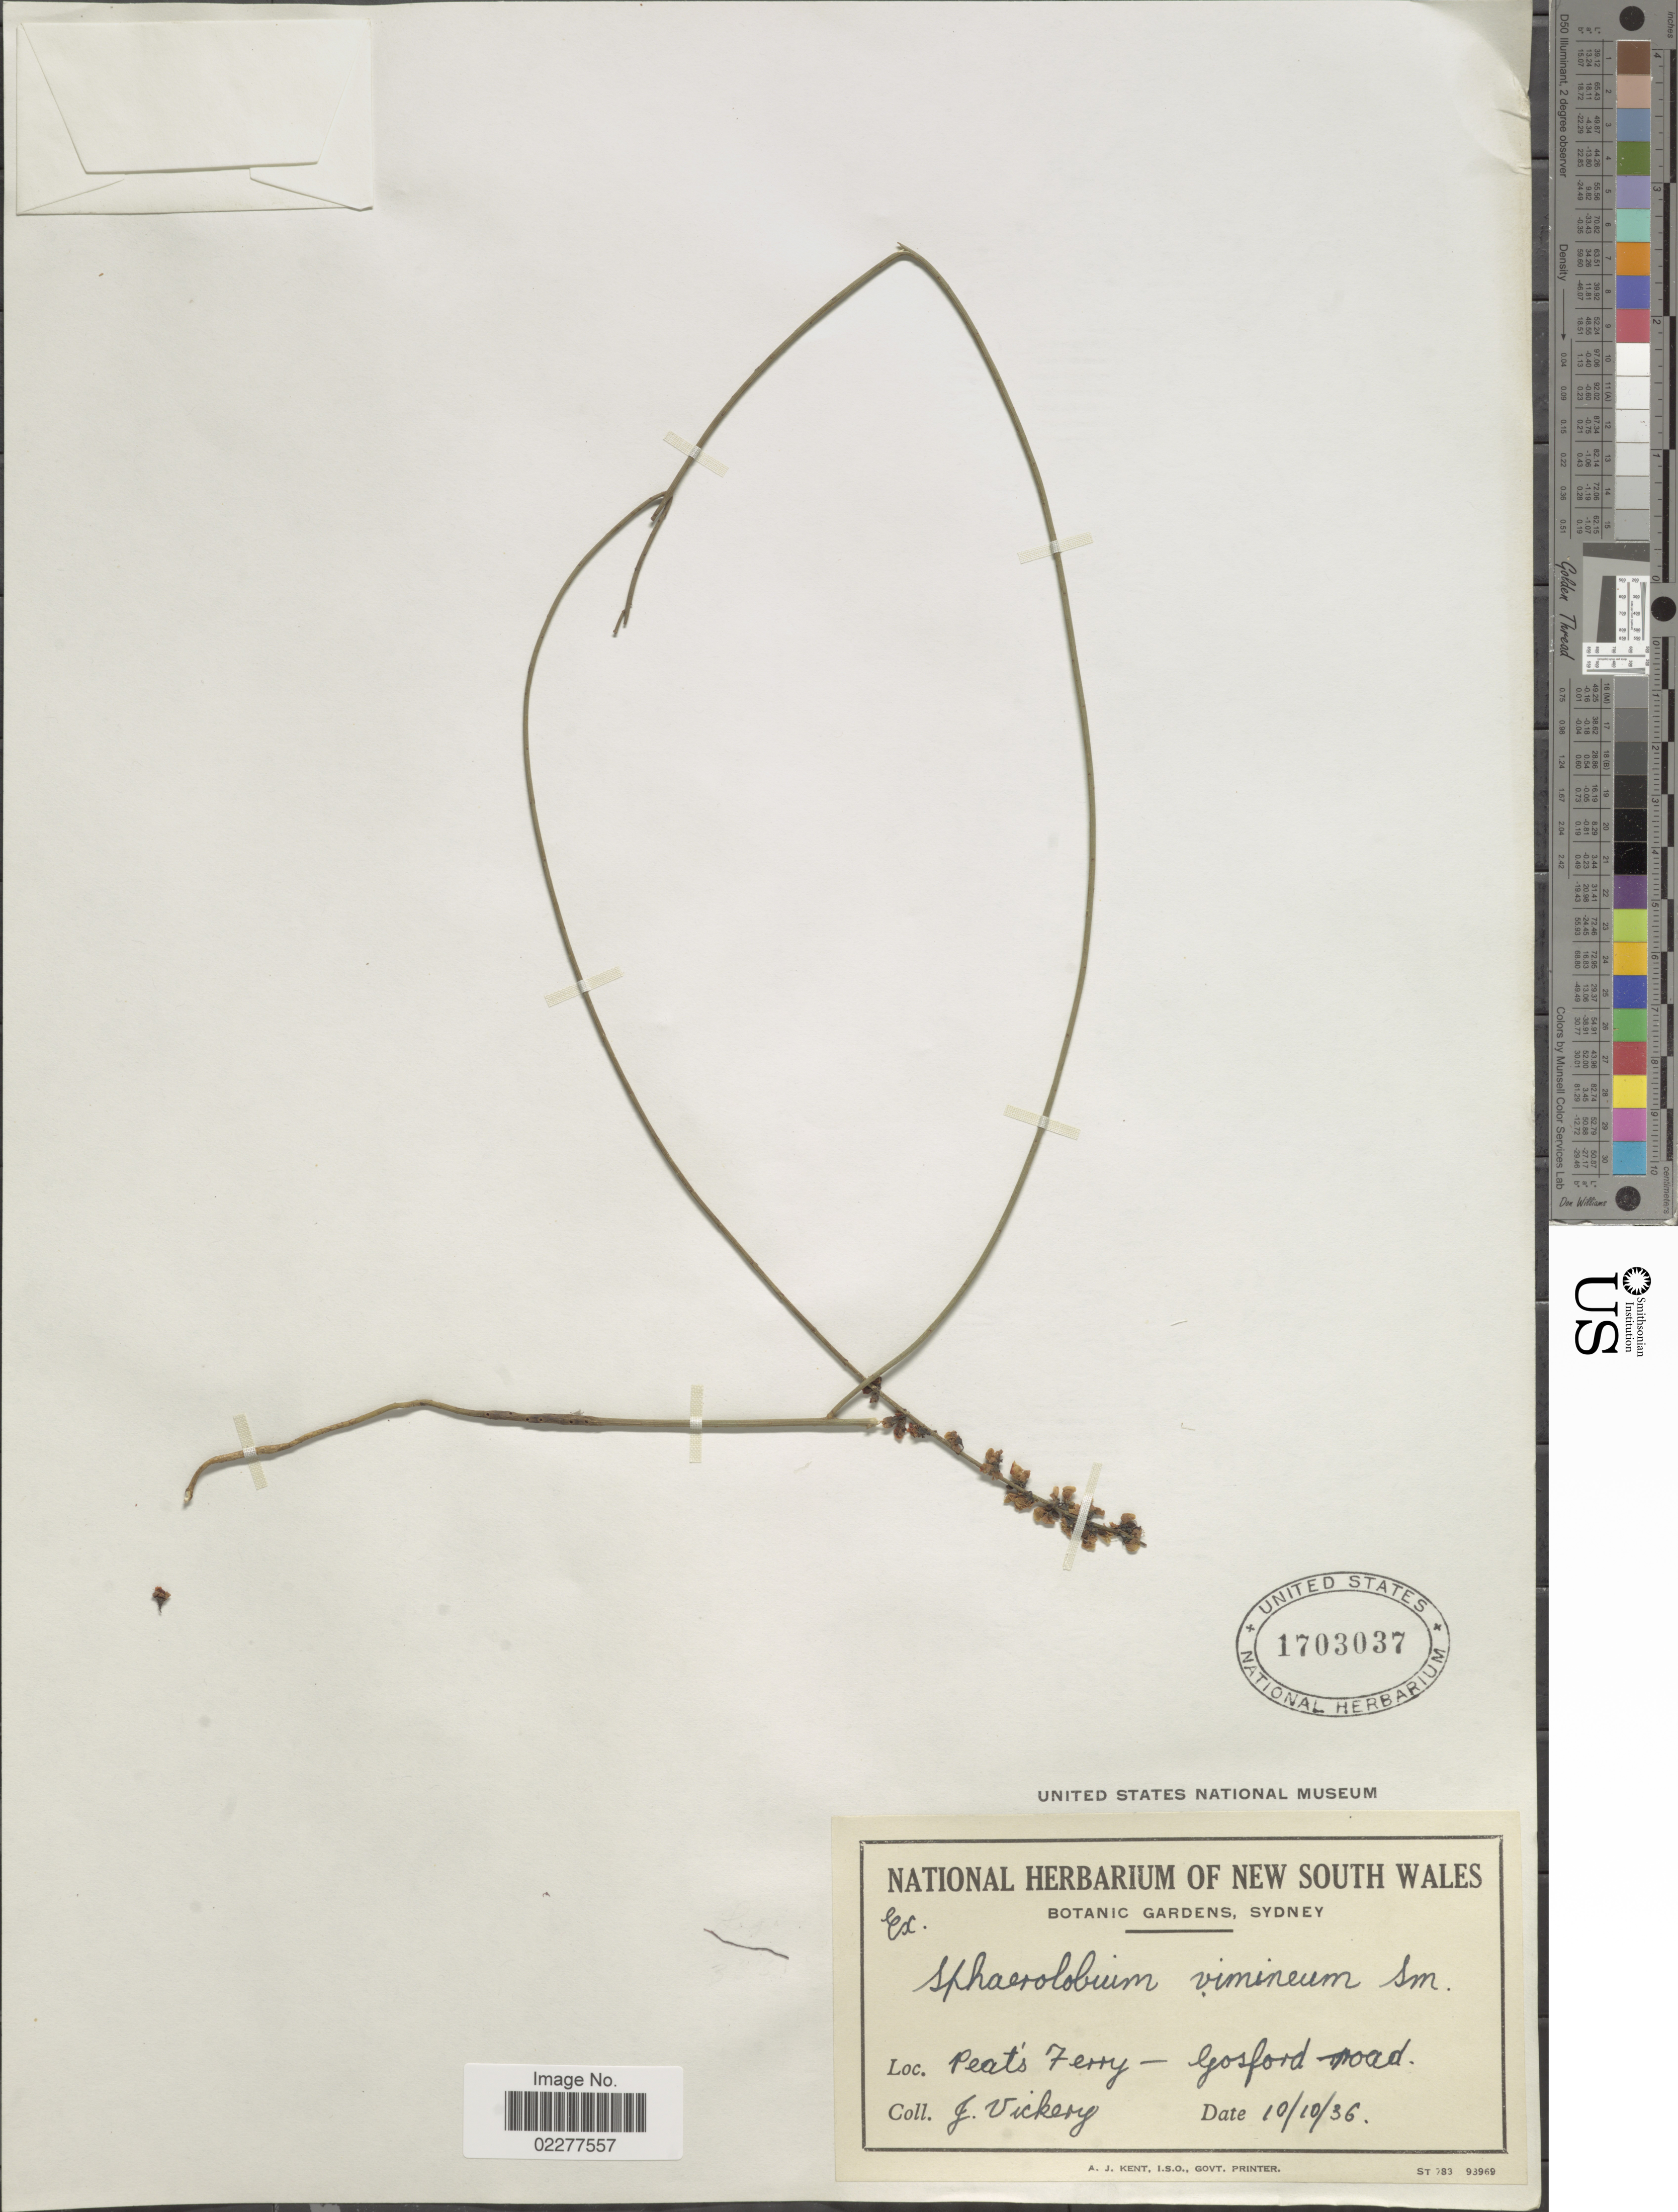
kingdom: Plantae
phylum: Tracheophyta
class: Magnoliopsida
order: Fabales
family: Fabaceae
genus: Sphaerolobium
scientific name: Sphaerolobium vimineum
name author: Sm.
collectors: J. Vickery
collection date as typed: Transcribed d/m/y: 10/10/36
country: Australia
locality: Peat's Ferry - Gosford road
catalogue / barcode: US 1703037